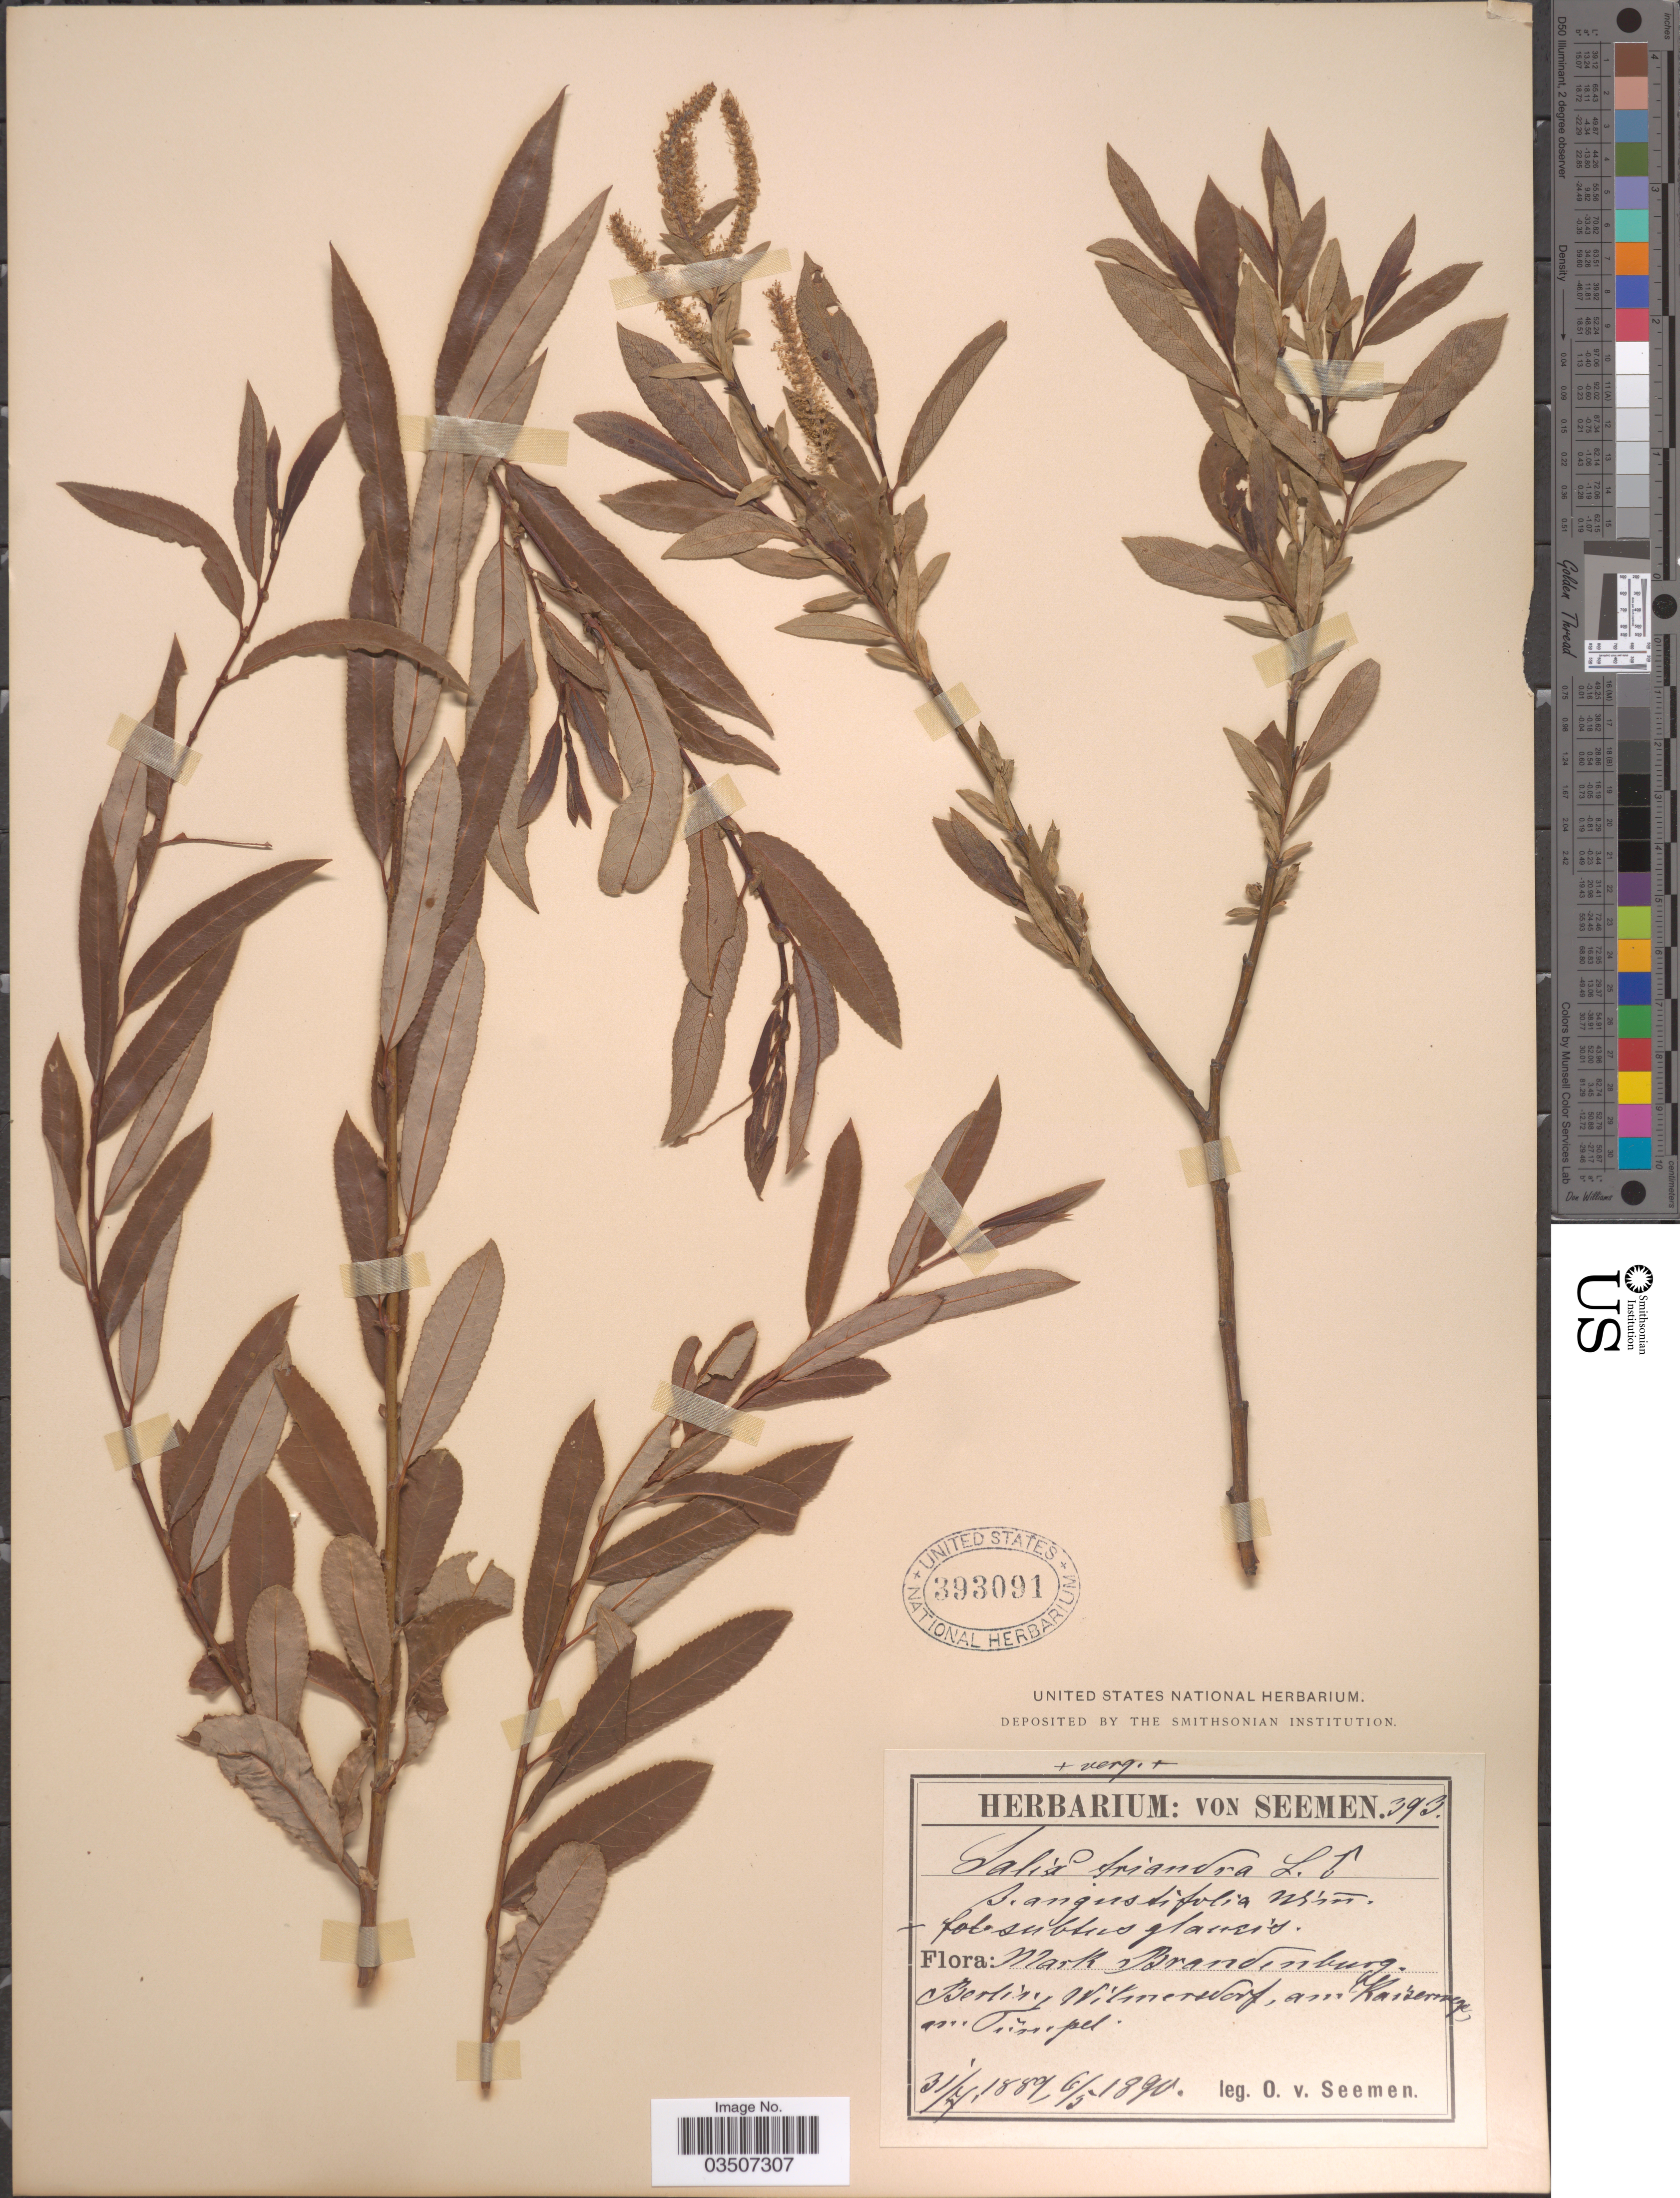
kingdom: Plantae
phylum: Tracheophyta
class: Magnoliopsida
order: Malpighiales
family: Salicaceae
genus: Salix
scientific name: Salix triandra f. angustifolia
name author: Wimm.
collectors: K. O. von Seemen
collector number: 393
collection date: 1889-07-31/1890-05-06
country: Germany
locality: Mark Brandenburg. Berlin, Wilmersdorf, am Kaiserwege, im Tumpel.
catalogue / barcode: US 393091